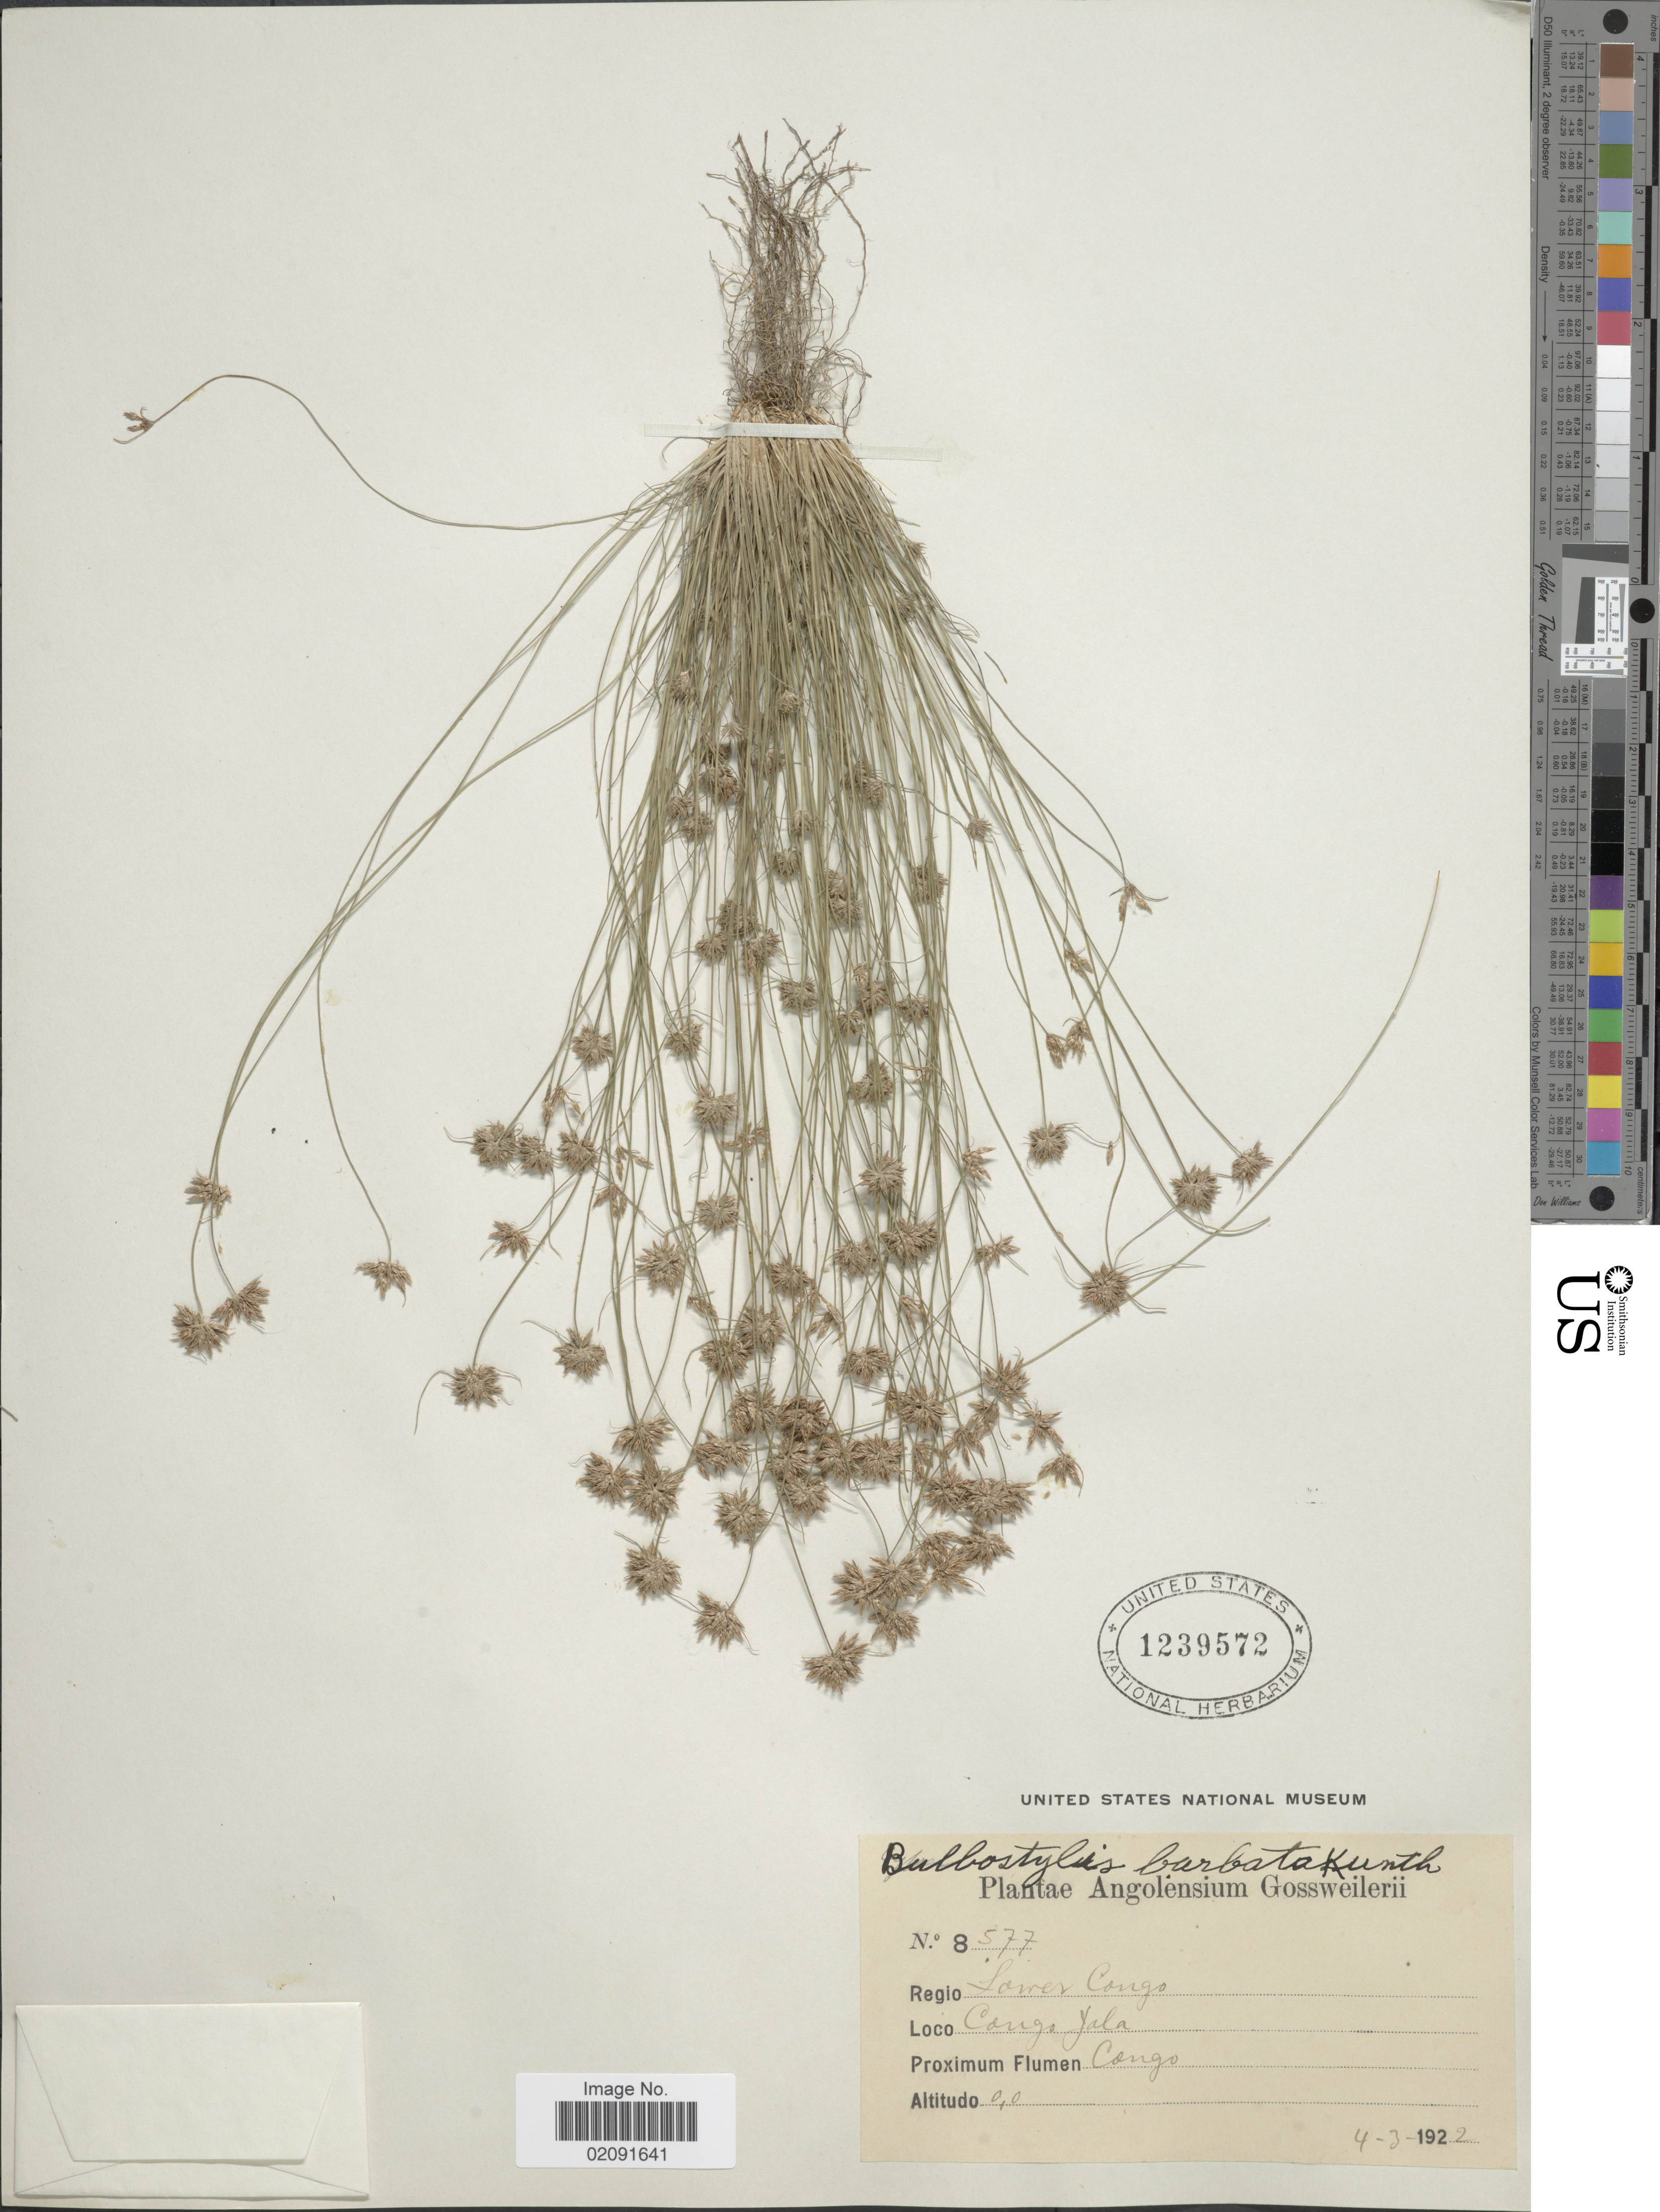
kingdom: Plantae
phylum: Tracheophyta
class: Liliopsida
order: Poales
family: Cyperaceae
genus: Bulbostylis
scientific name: Bulbostylis barbata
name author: (Rottb.) C.B. Clarke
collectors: -. Gossweiler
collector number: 8577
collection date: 1922-03-04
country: Angola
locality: Congo, Yala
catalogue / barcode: US 1239572